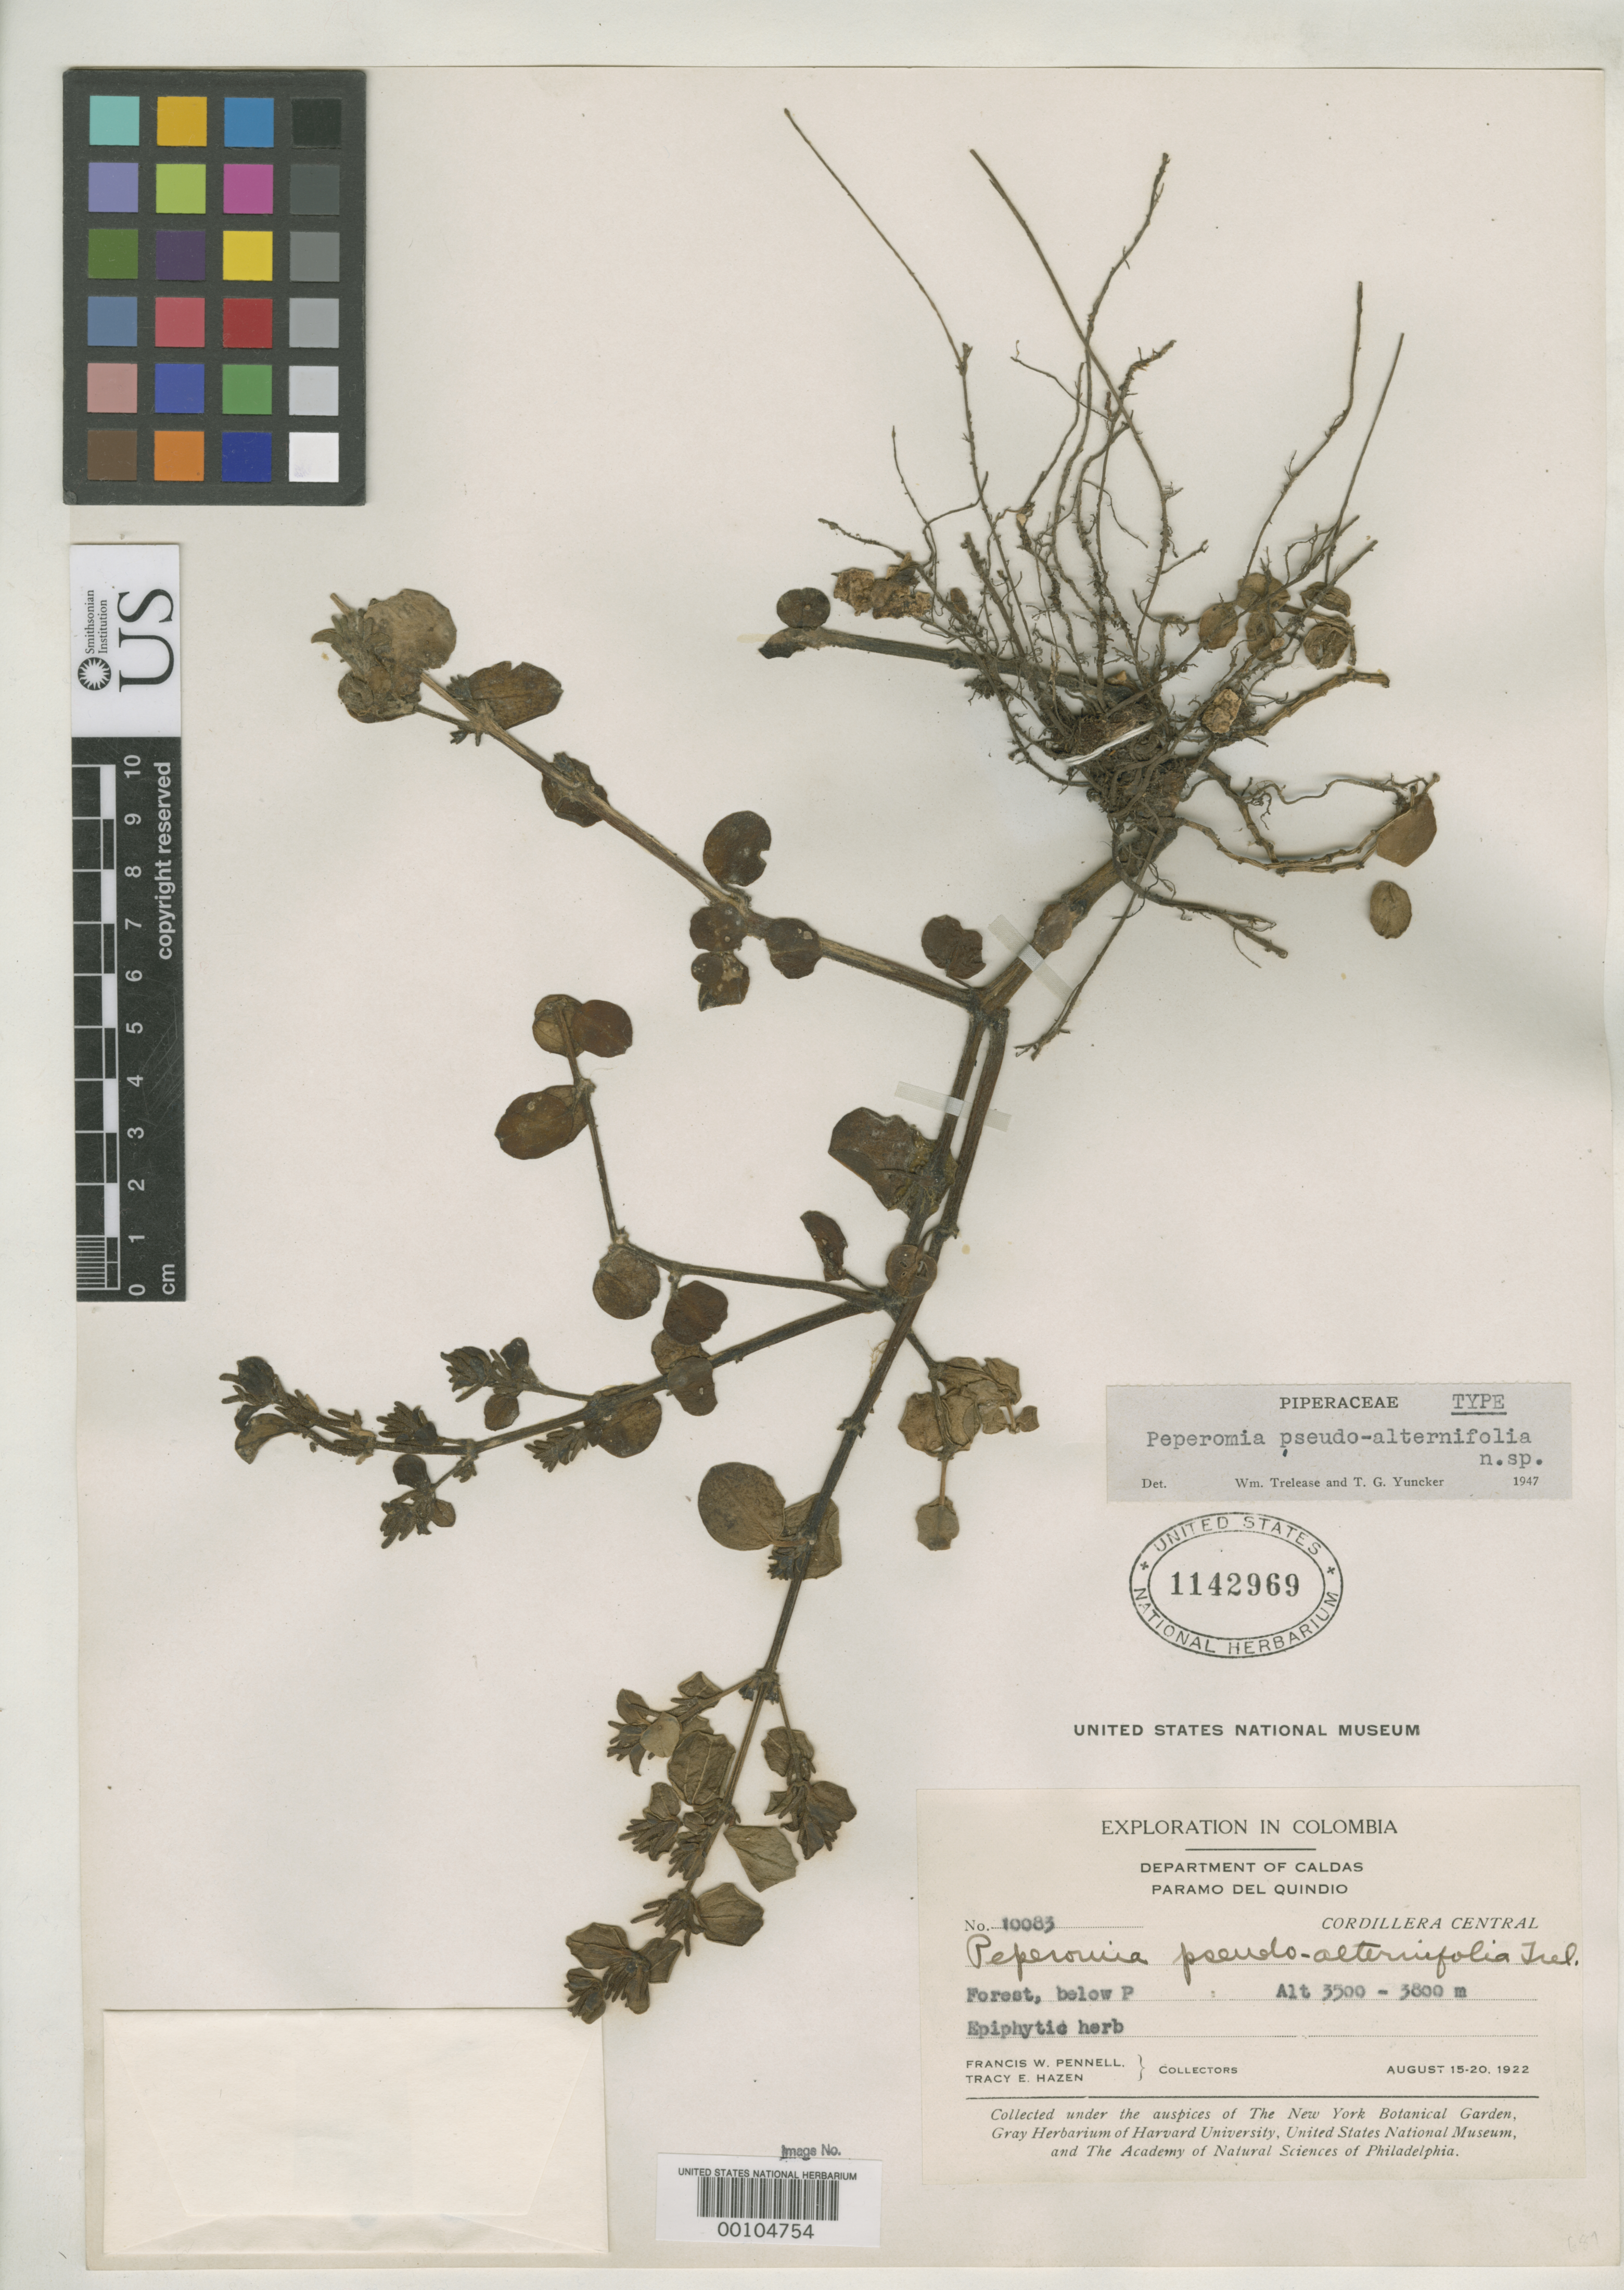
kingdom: Plantae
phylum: Tracheophyta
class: Magnoliopsida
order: Piperales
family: Piperaceae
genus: Peperomia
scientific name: Peperomia pseudoalternifolia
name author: Trel. & Yunck.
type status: Holotype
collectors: F. W. Pennell & T. E. Hazen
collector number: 10083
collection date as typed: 15 Aug 1922 to 20 Aug 1922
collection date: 1922-08-15/1922-08-20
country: Colombia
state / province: Caldas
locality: Below Paramo del Quindo.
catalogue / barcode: US 1142969